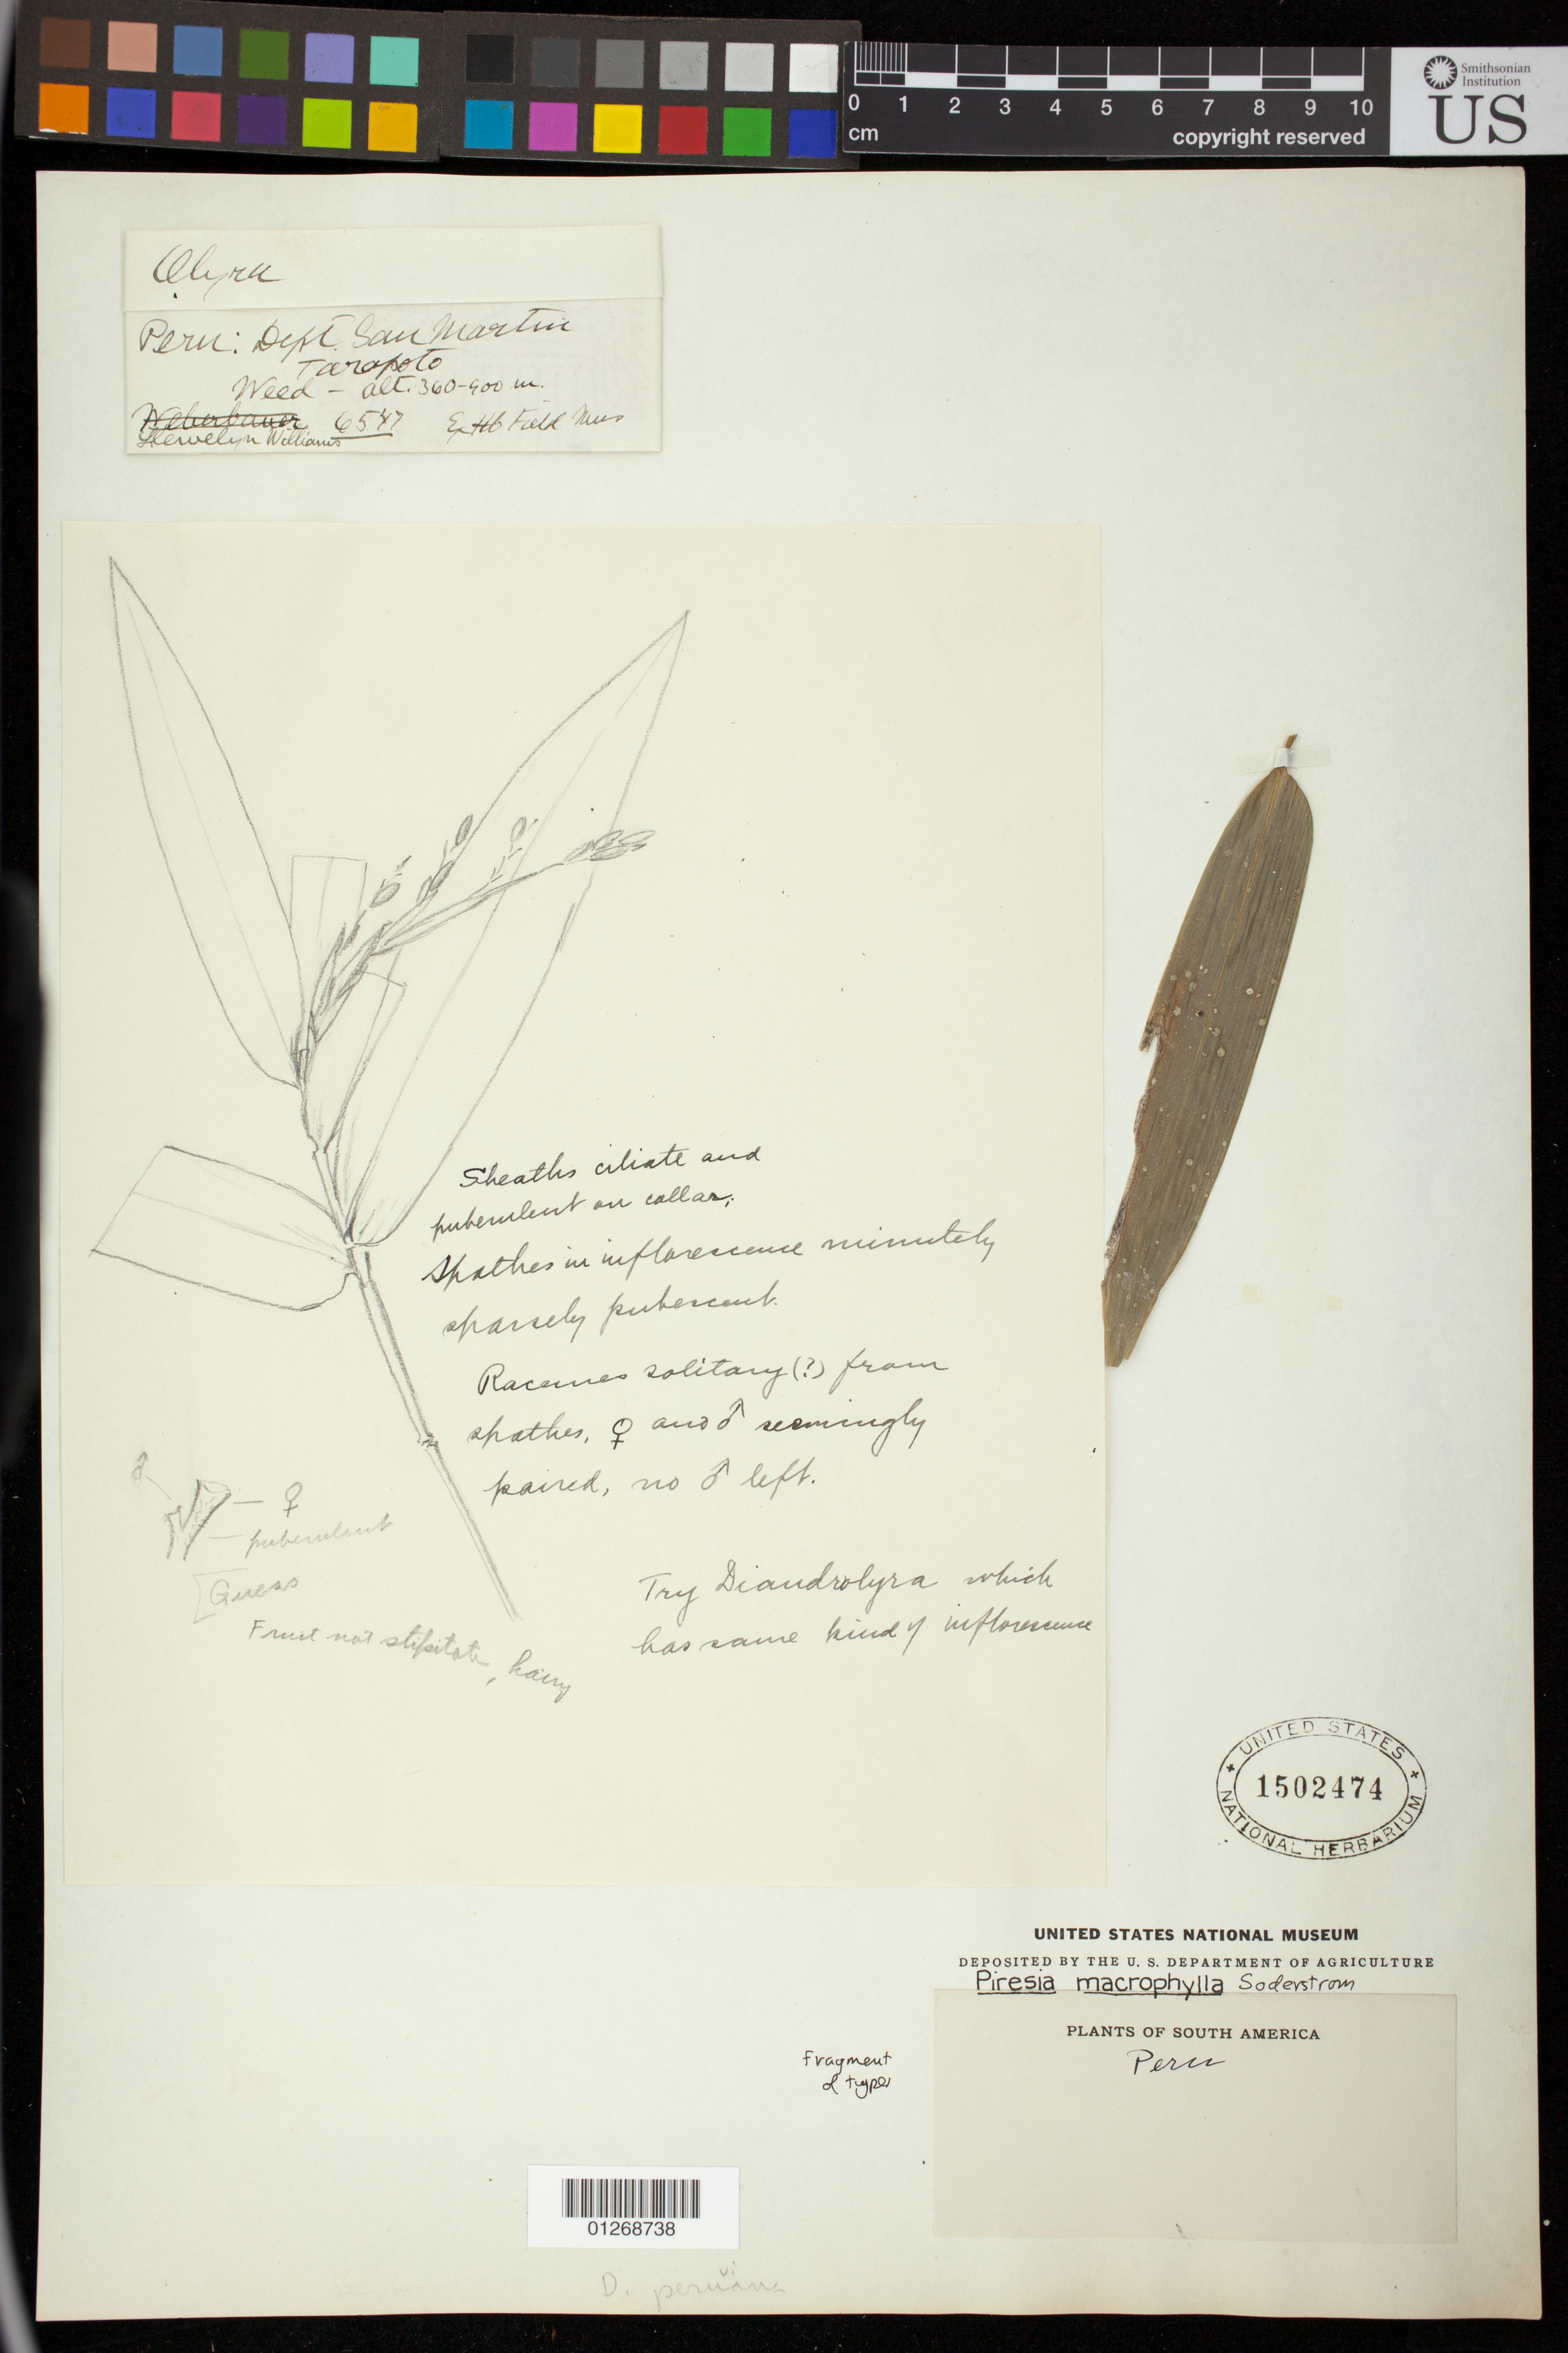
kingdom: Plantae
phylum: Tracheophyta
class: Liliopsida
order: Poales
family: Poaceae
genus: Piresia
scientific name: Piresia macrophylla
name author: Soderstr.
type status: Isotype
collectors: Ll. Williams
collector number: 6547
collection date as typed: Dec 1929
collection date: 1929-12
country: Peru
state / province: San Martín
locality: Alto Rio Huallaga; Tarapoto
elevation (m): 360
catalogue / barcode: US 1502474